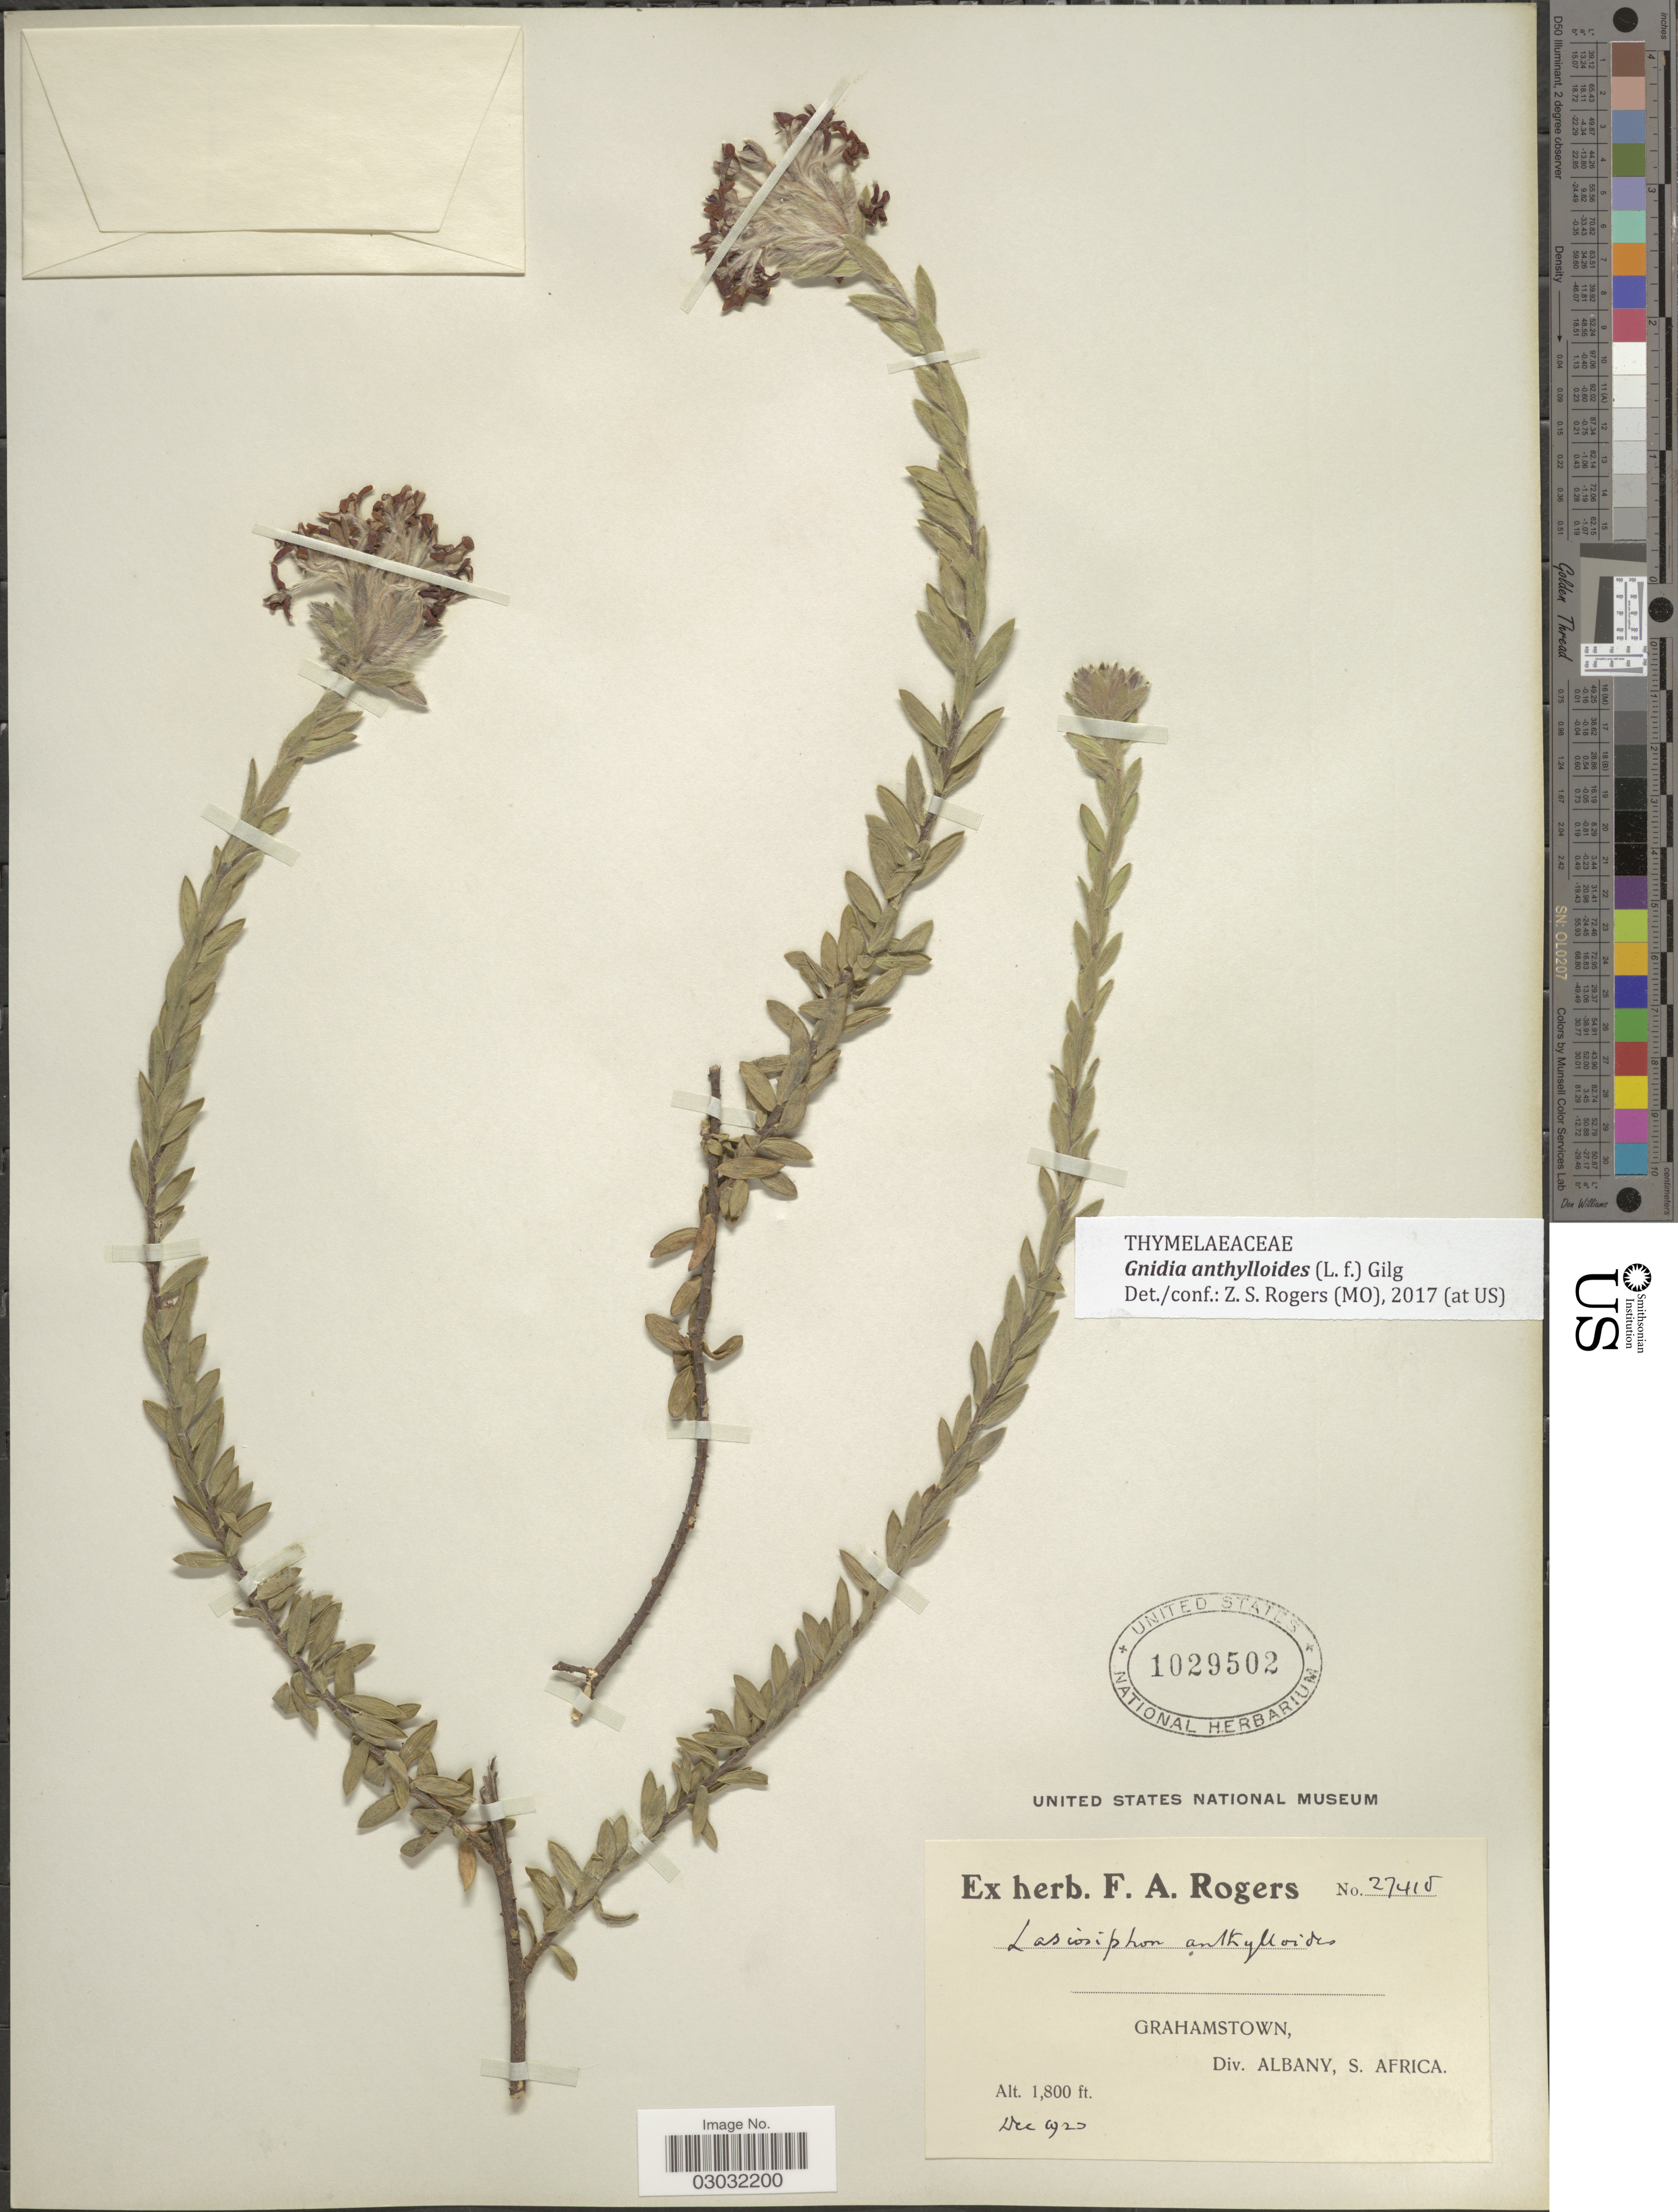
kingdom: Plantae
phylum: Tracheophyta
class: Magnoliopsida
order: Malvales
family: Thymelaeaceae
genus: Lasiosiphon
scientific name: Lasiosiphon anthylloides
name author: (L. f.) Meisn.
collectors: ex herb. F. A. Rogers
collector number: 27415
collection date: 1920-12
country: South Africa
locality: Grahamstown, Div. Albany, S. Africa.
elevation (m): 549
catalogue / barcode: US 1029502